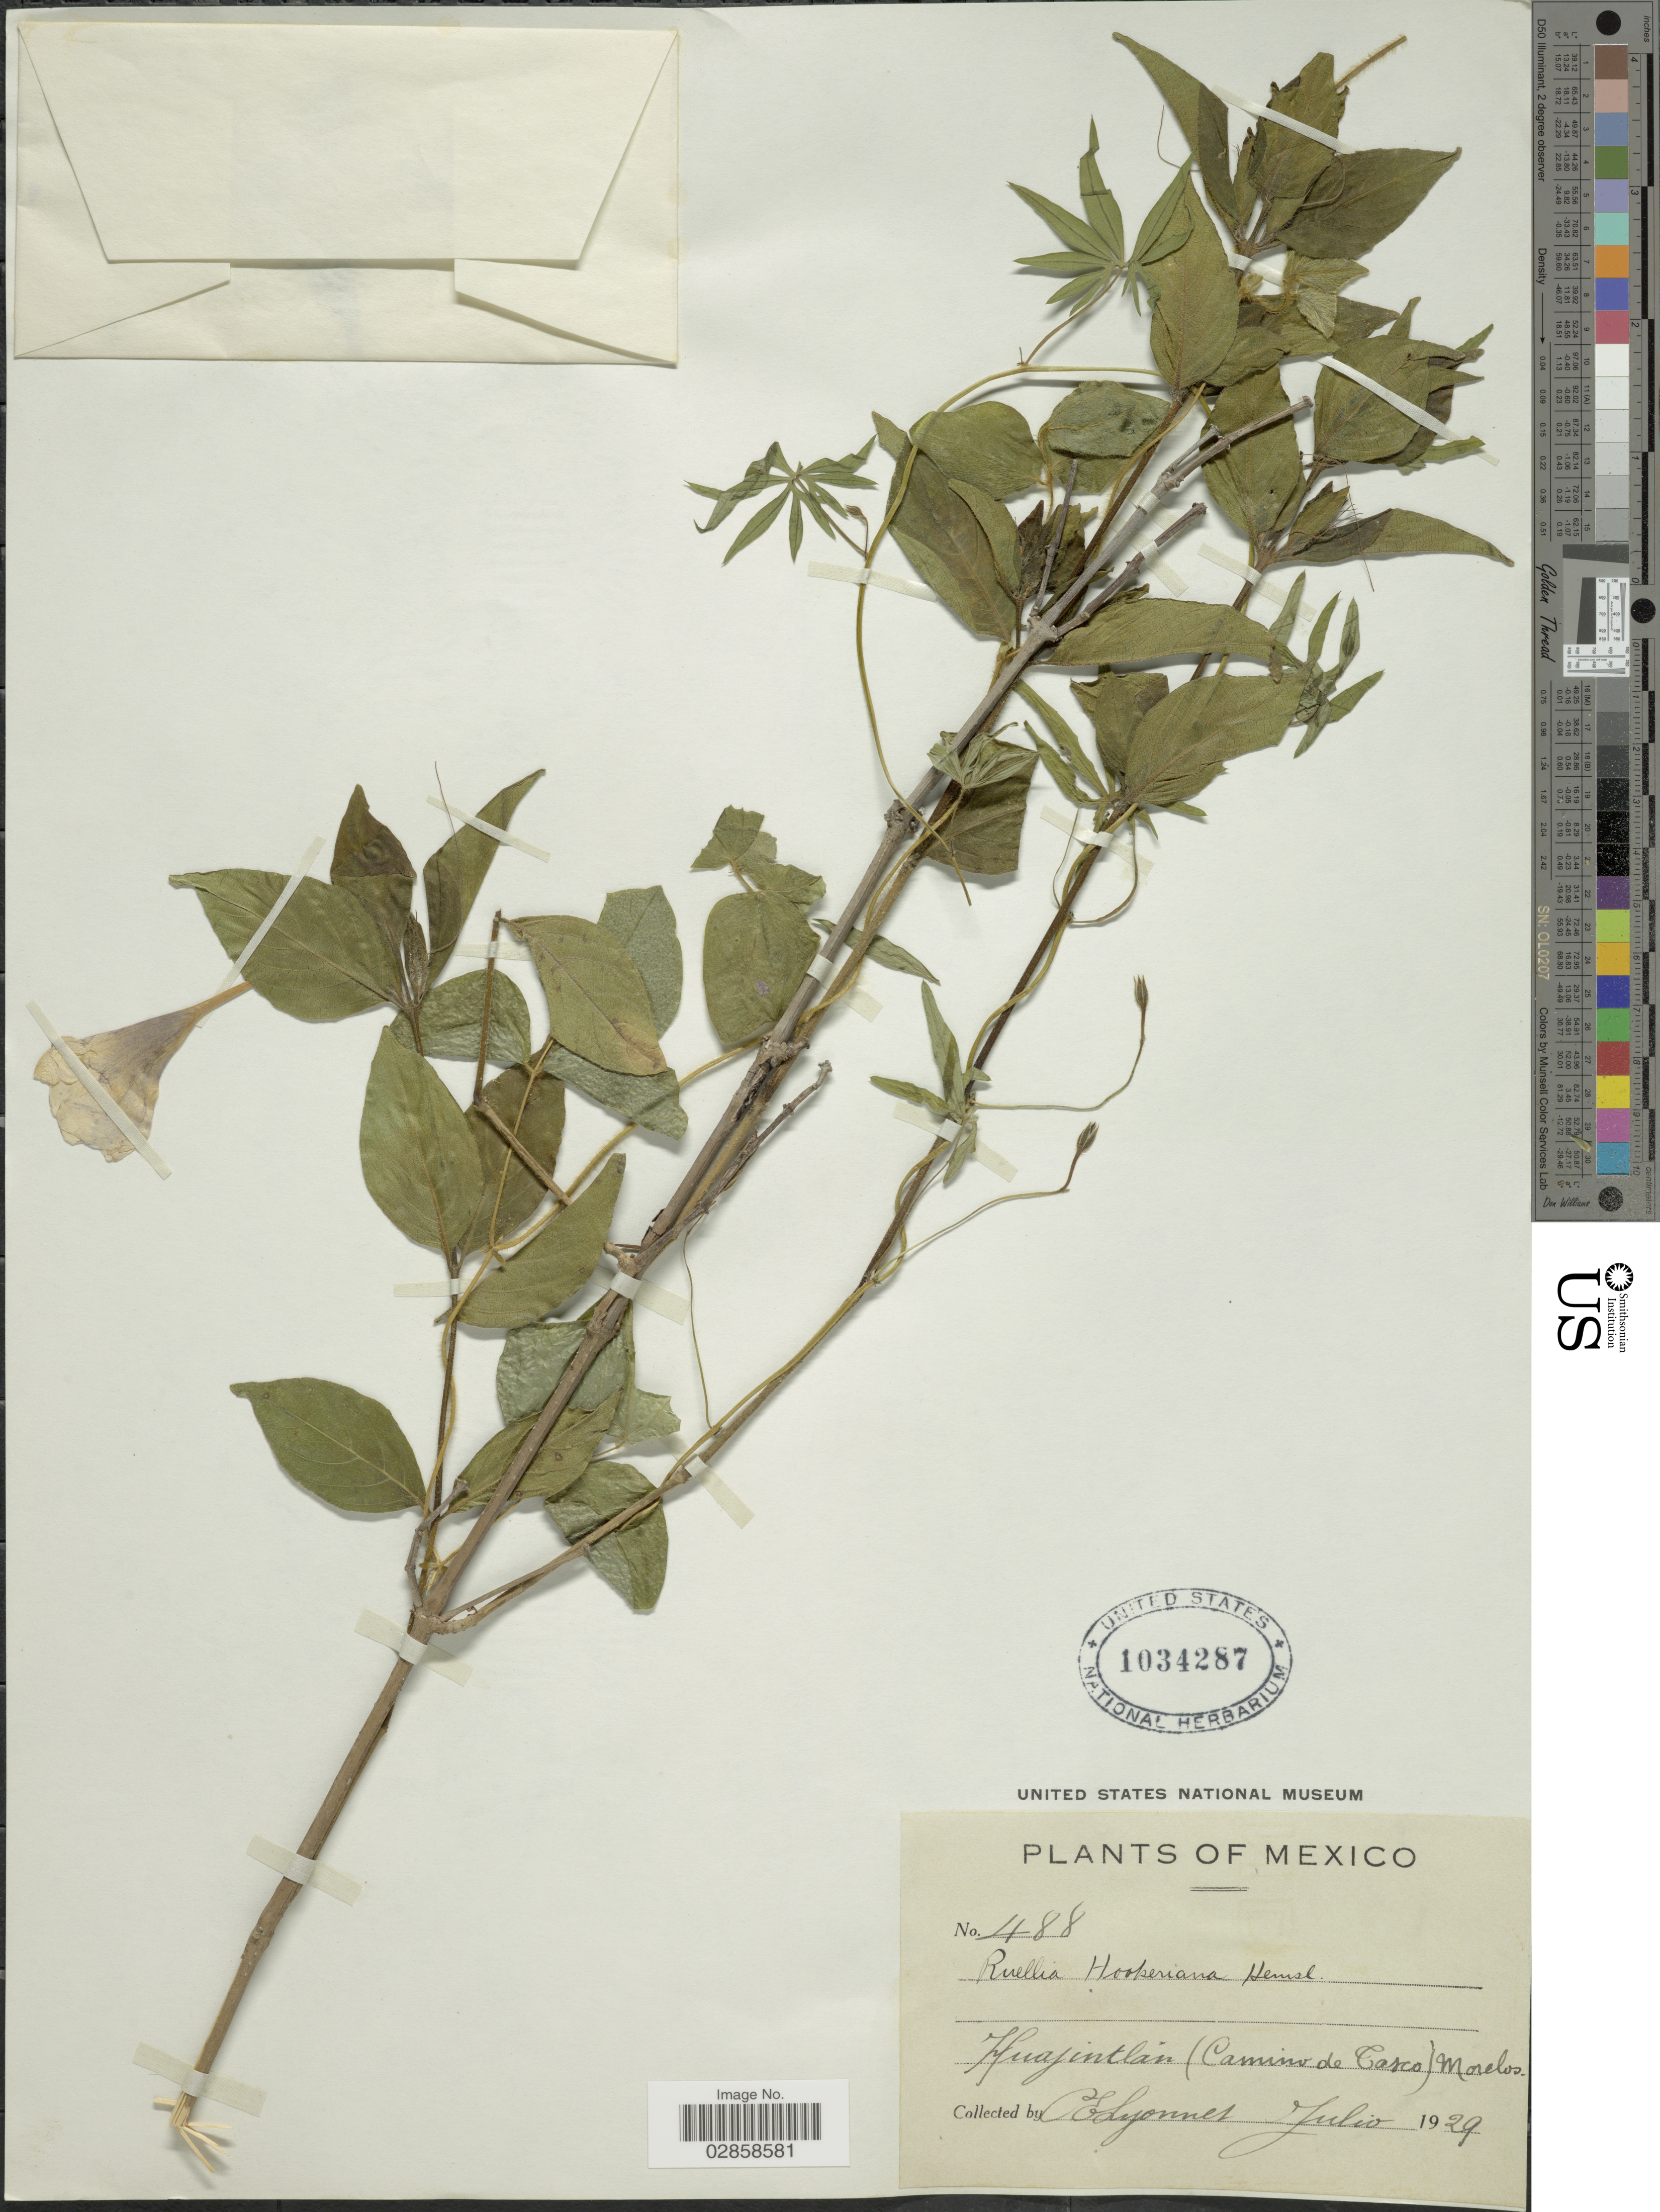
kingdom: Plantae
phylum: Tracheophyta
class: Magnoliopsida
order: Lamiales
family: Acanthaceae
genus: Ruellia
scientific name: Ruellia hookeriana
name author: (Nees) Hemsl.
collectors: C. Lyonnet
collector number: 488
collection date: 1929-07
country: Mexico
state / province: Morelos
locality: Huajintlán (Camino de Casco).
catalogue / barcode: US 1034287